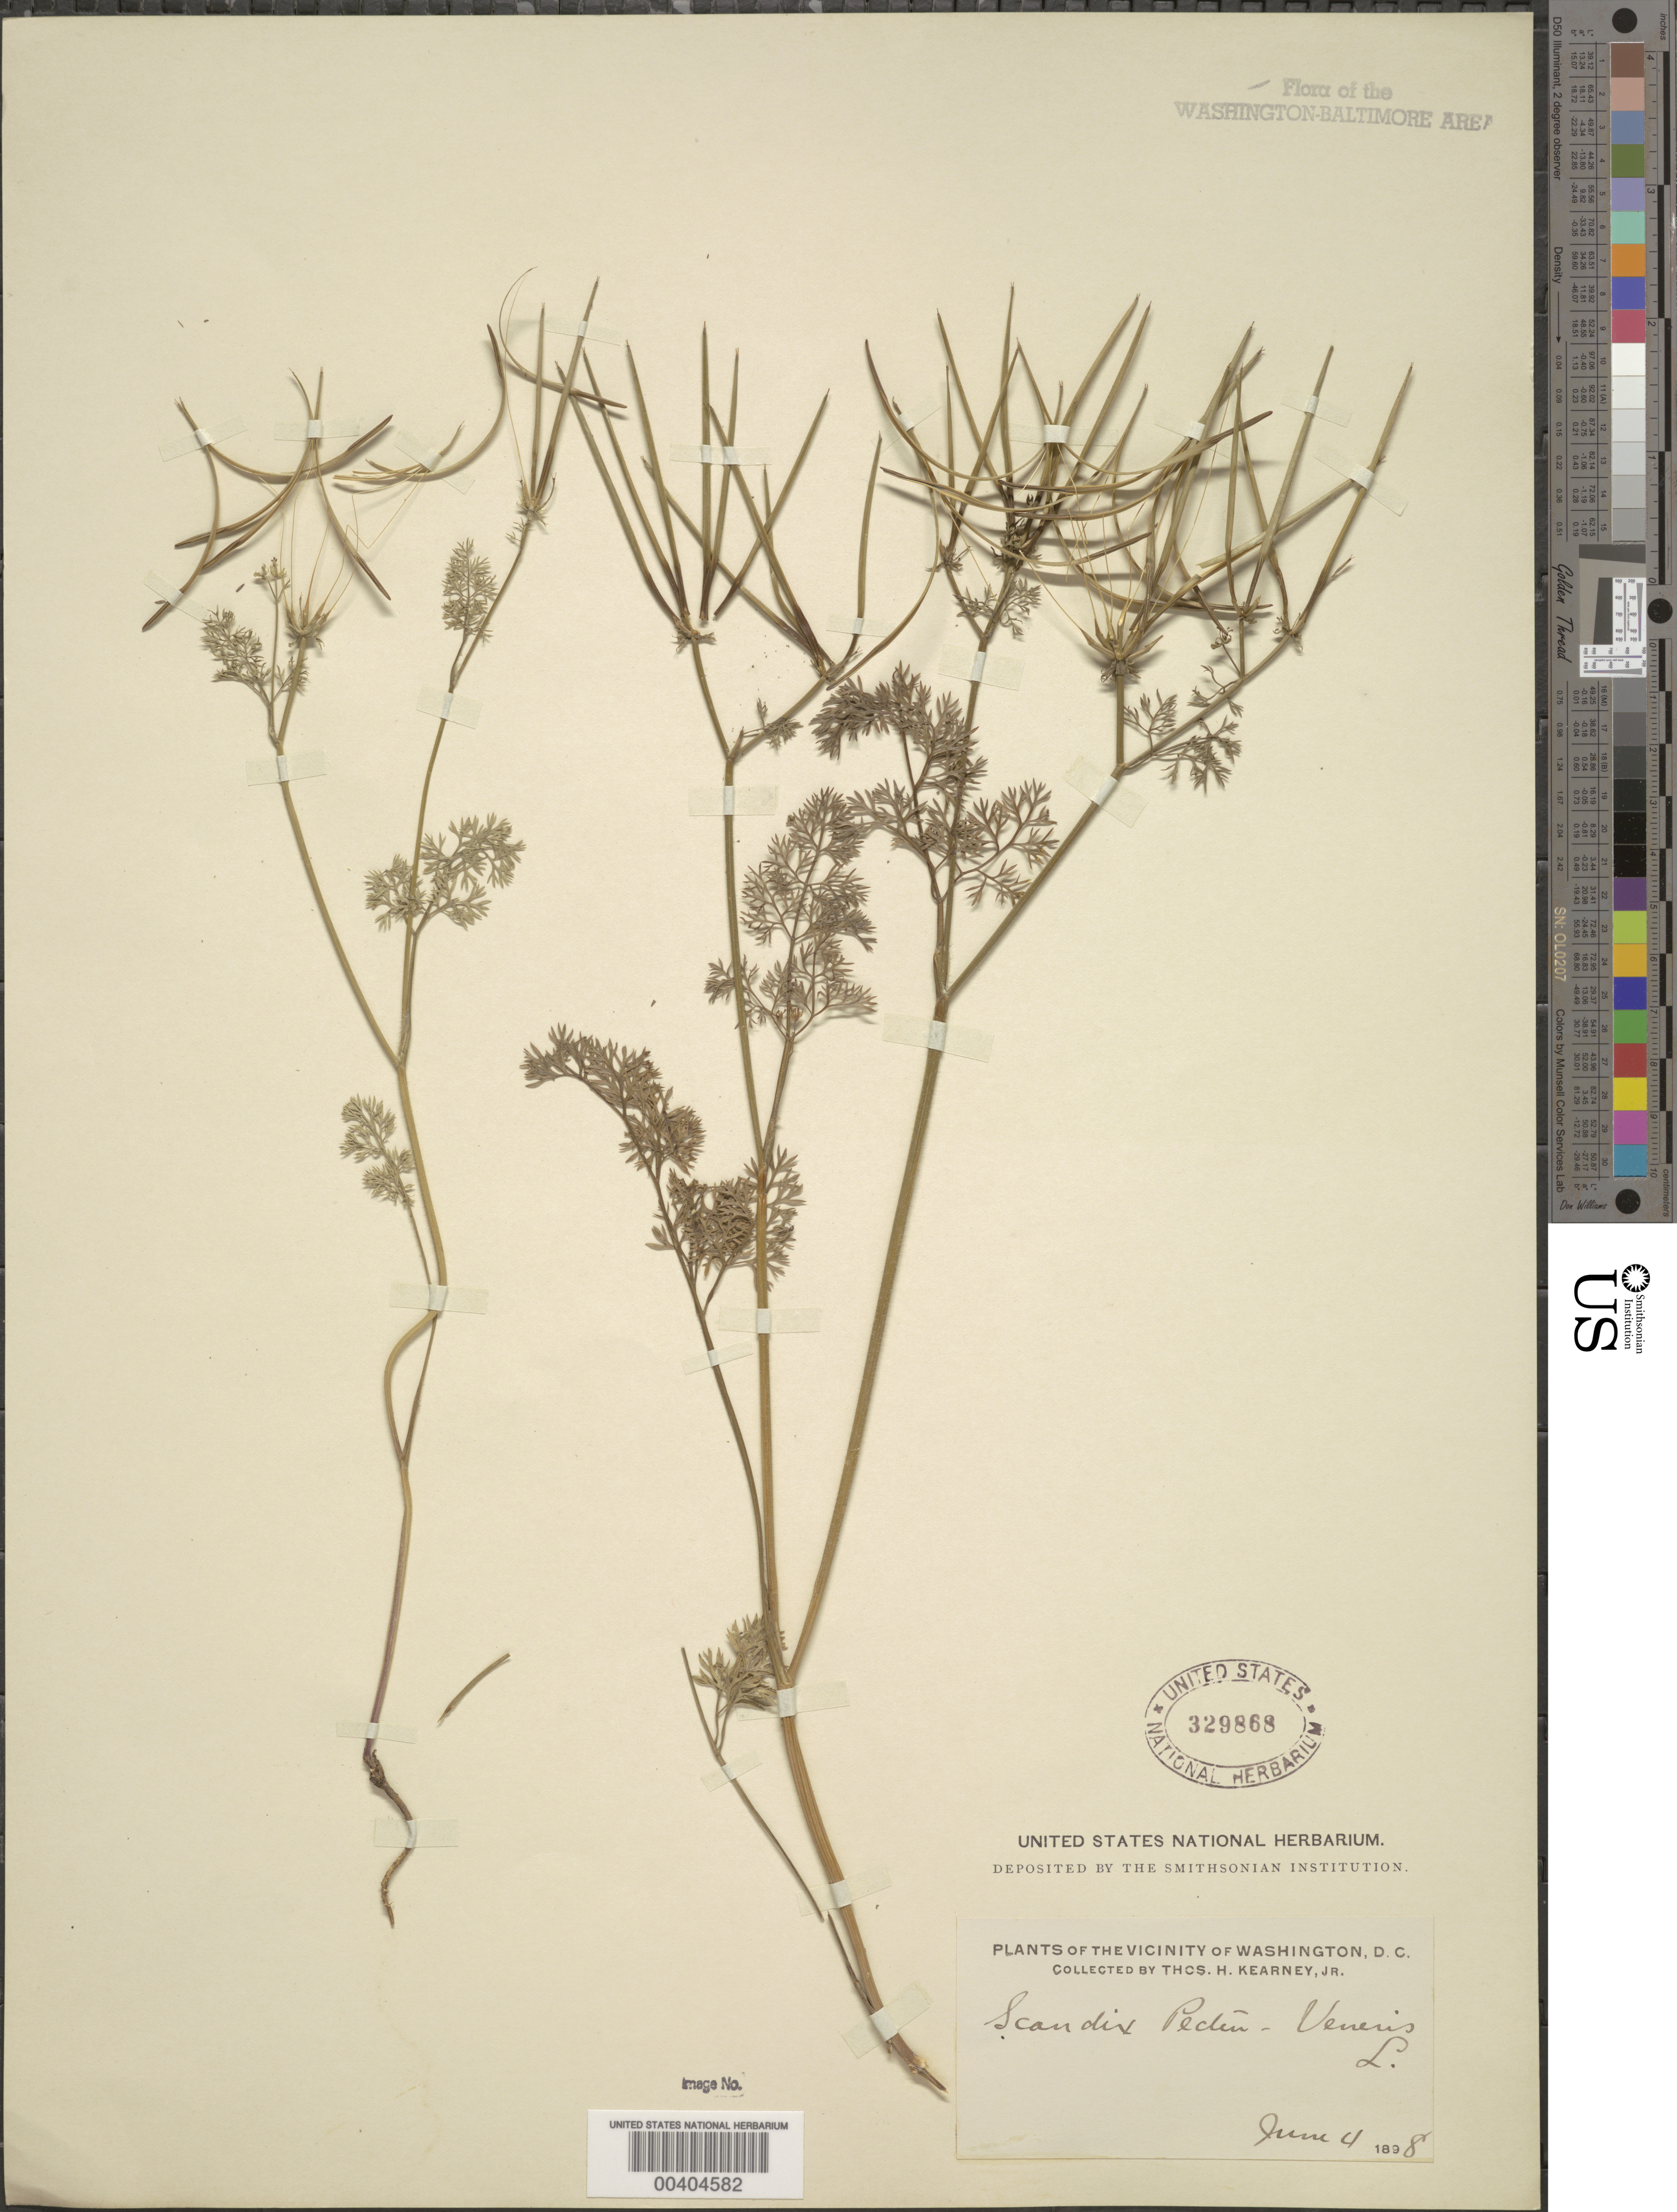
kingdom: Plantae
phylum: Tracheophyta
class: Magnoliopsida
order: Apiales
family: Apiaceae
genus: Scandix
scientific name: Scandix pecten-veneris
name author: L.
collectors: T. H. Kearney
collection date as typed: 04 Jun 1898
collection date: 1898-06-04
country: United States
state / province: District of Columbia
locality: Washington DC Area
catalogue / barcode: US 329868